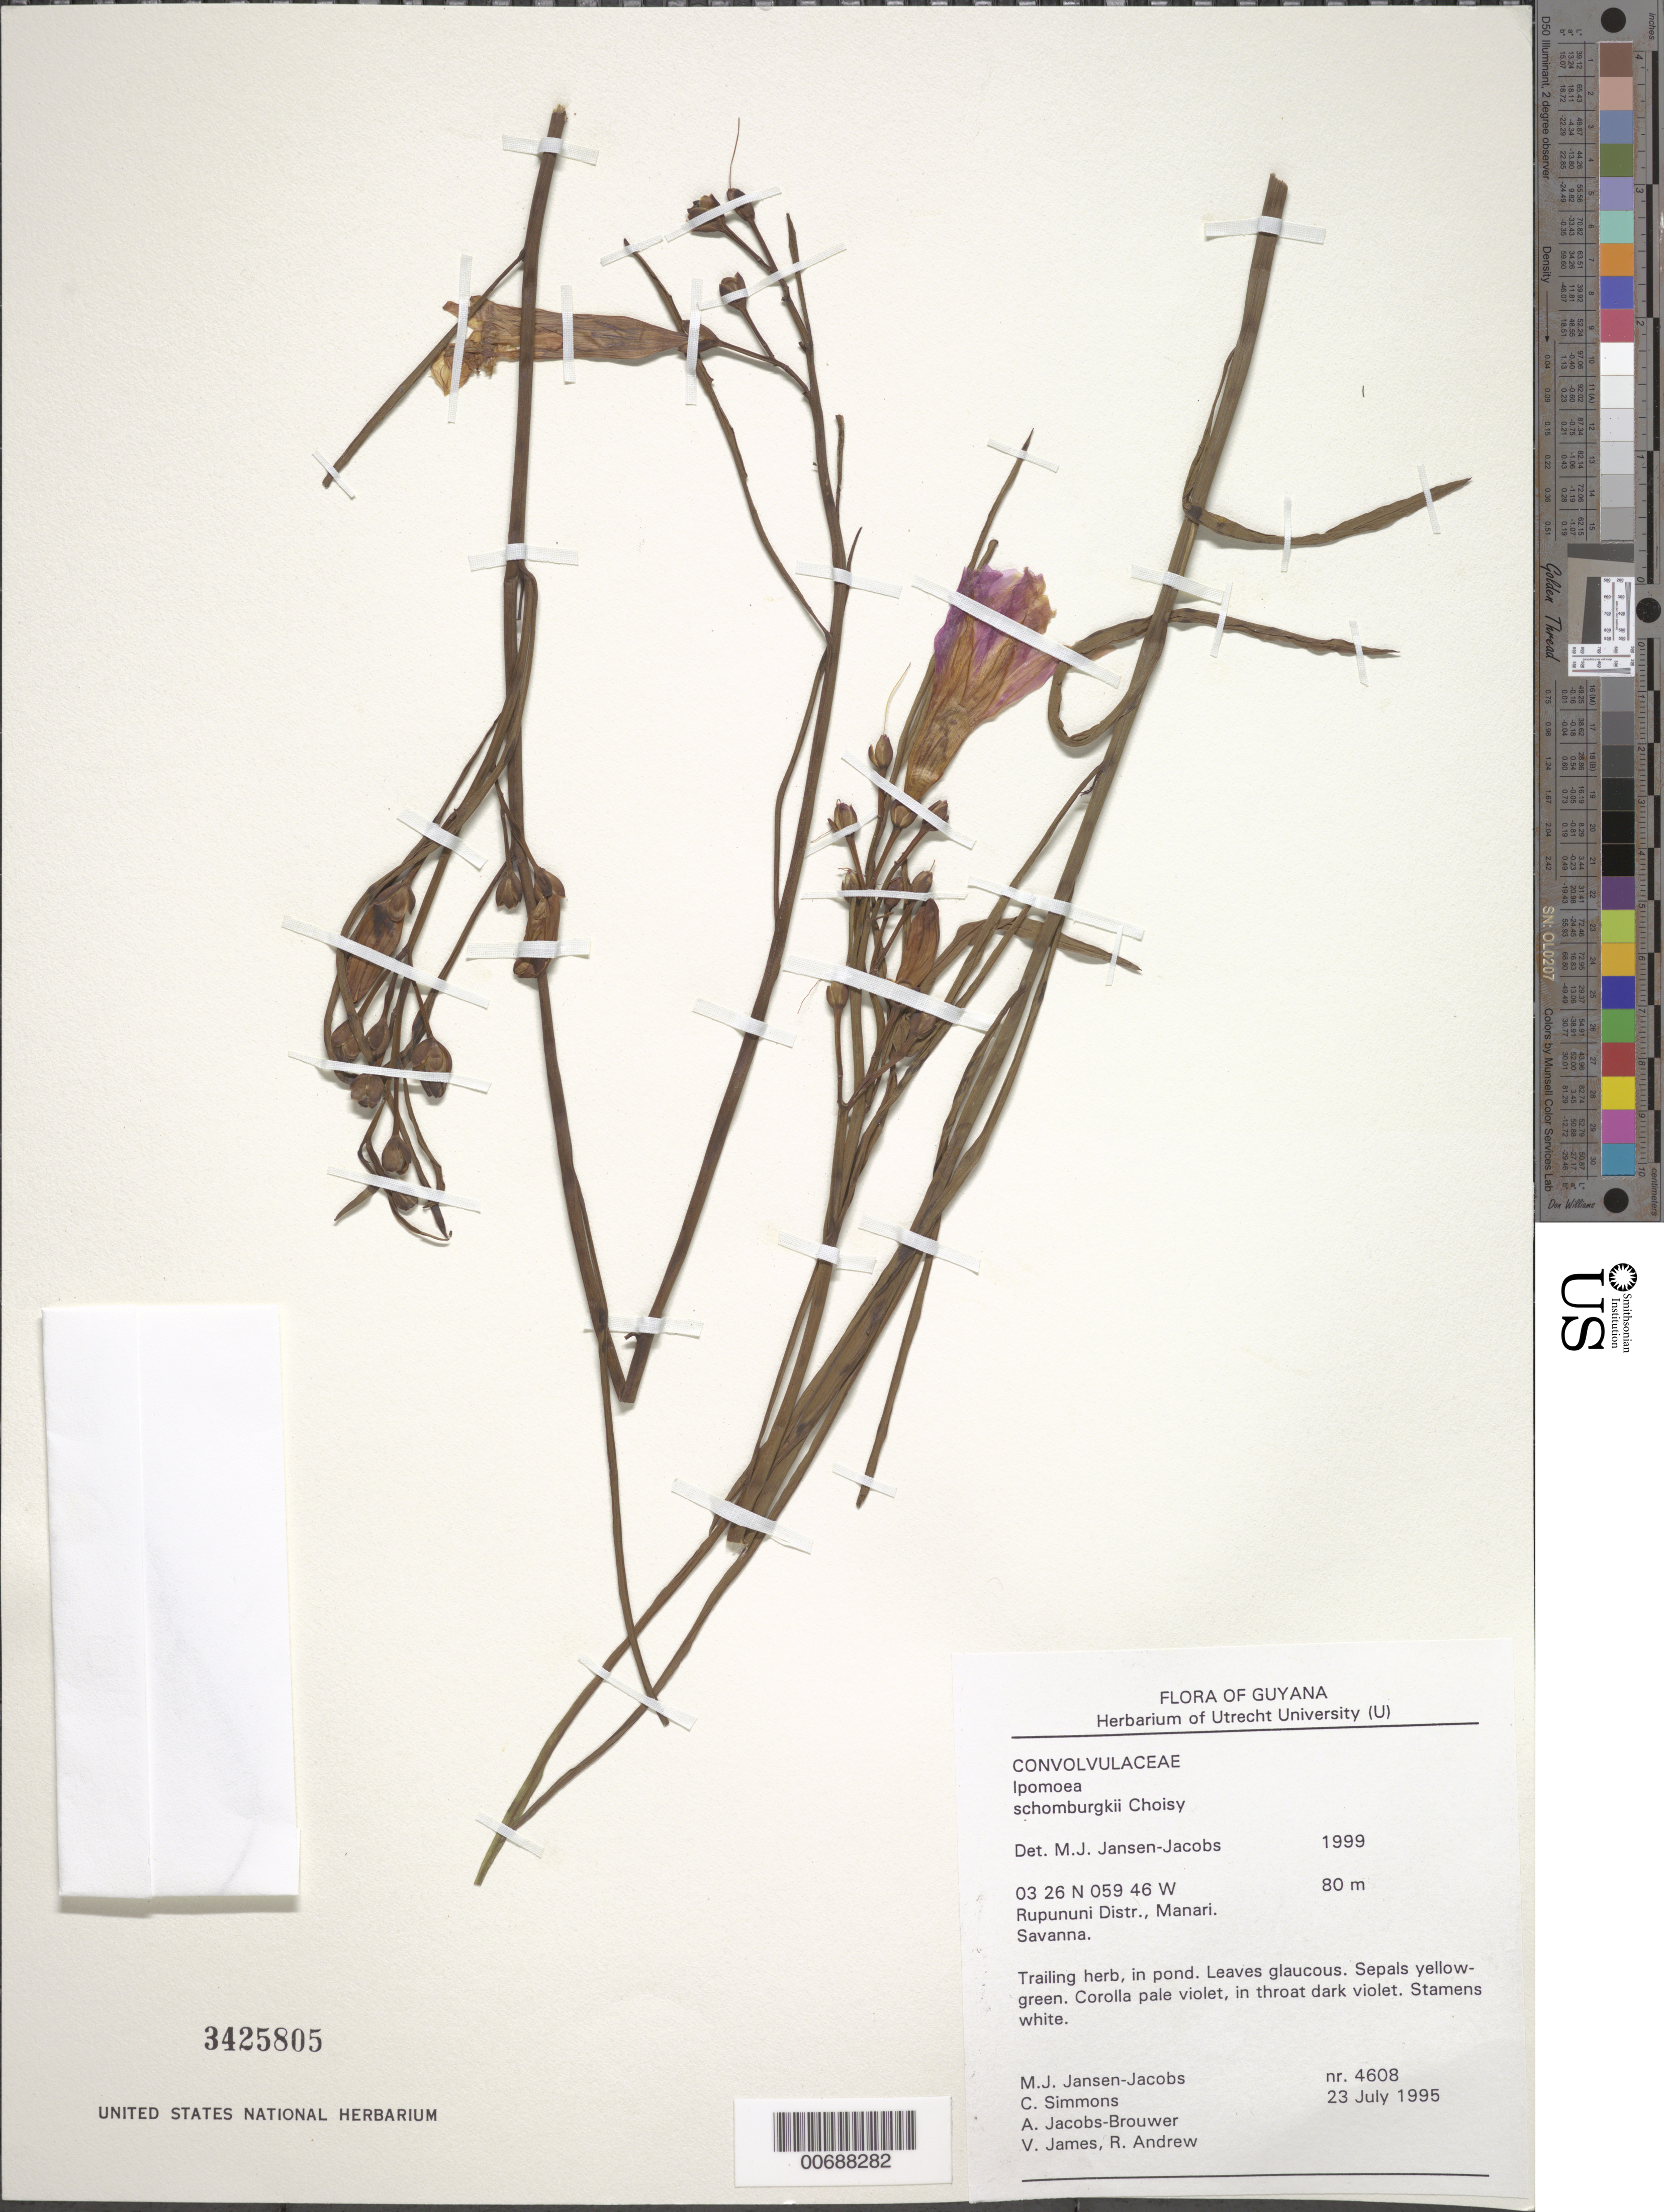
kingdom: Plantae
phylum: Tracheophyta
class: Magnoliopsida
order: Solanales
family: Convolvulaceae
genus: Ipomoea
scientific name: Ipomoea schomburgkii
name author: Choisy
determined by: Jansen-Jacobs, M. J., (U), Nationaal Herbarium Nederland, Utrecht University branch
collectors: M. J. Jansen-Jacobs, C. Simons, A. Jacobs-Brouwer, V. James & R. Andrew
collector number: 4608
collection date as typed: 23-Jul-95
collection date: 1995-07-23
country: Guyana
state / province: U. Takutu-U. Essequibo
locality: Manari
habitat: Savanna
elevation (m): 80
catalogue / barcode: US 3425805